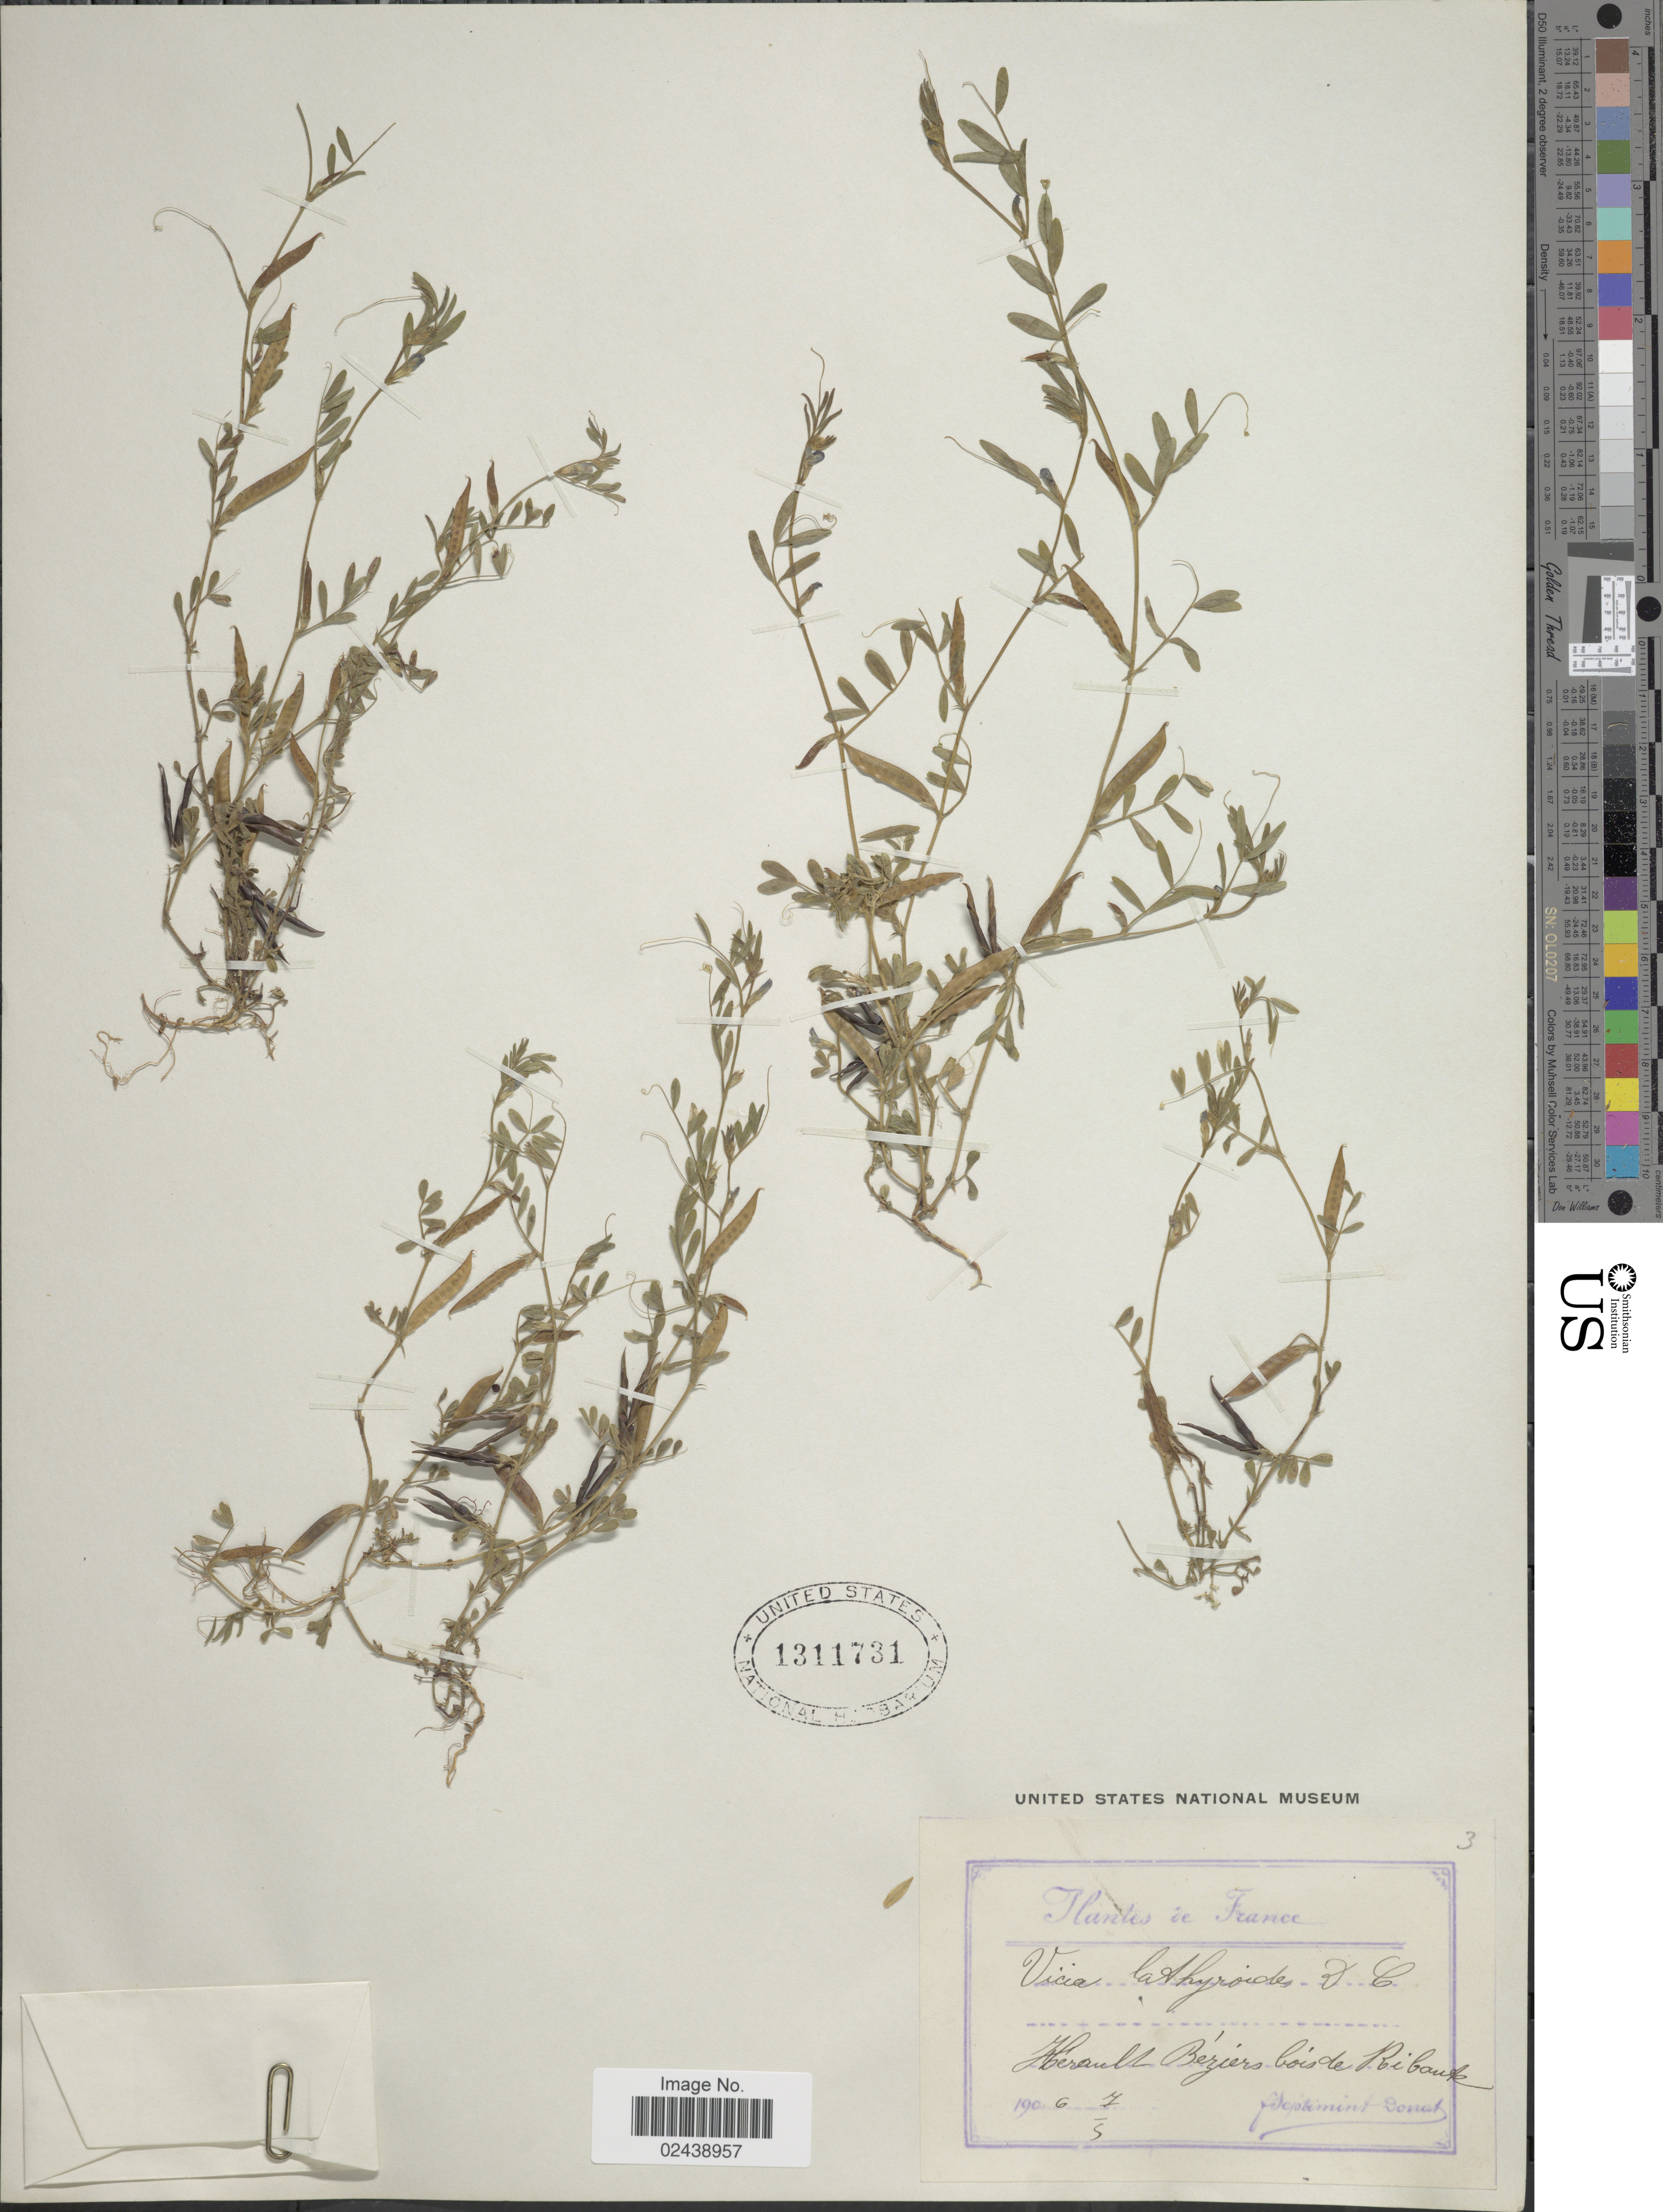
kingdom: Plantae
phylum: Tracheophyta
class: Magnoliopsida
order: Fabales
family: Fabaceae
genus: Vicia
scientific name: Vicia lathyroides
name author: L.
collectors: F. Septimin-Donat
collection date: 1906-05-07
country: France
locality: Herault Beziers bois de Ribaute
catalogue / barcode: US 1311731